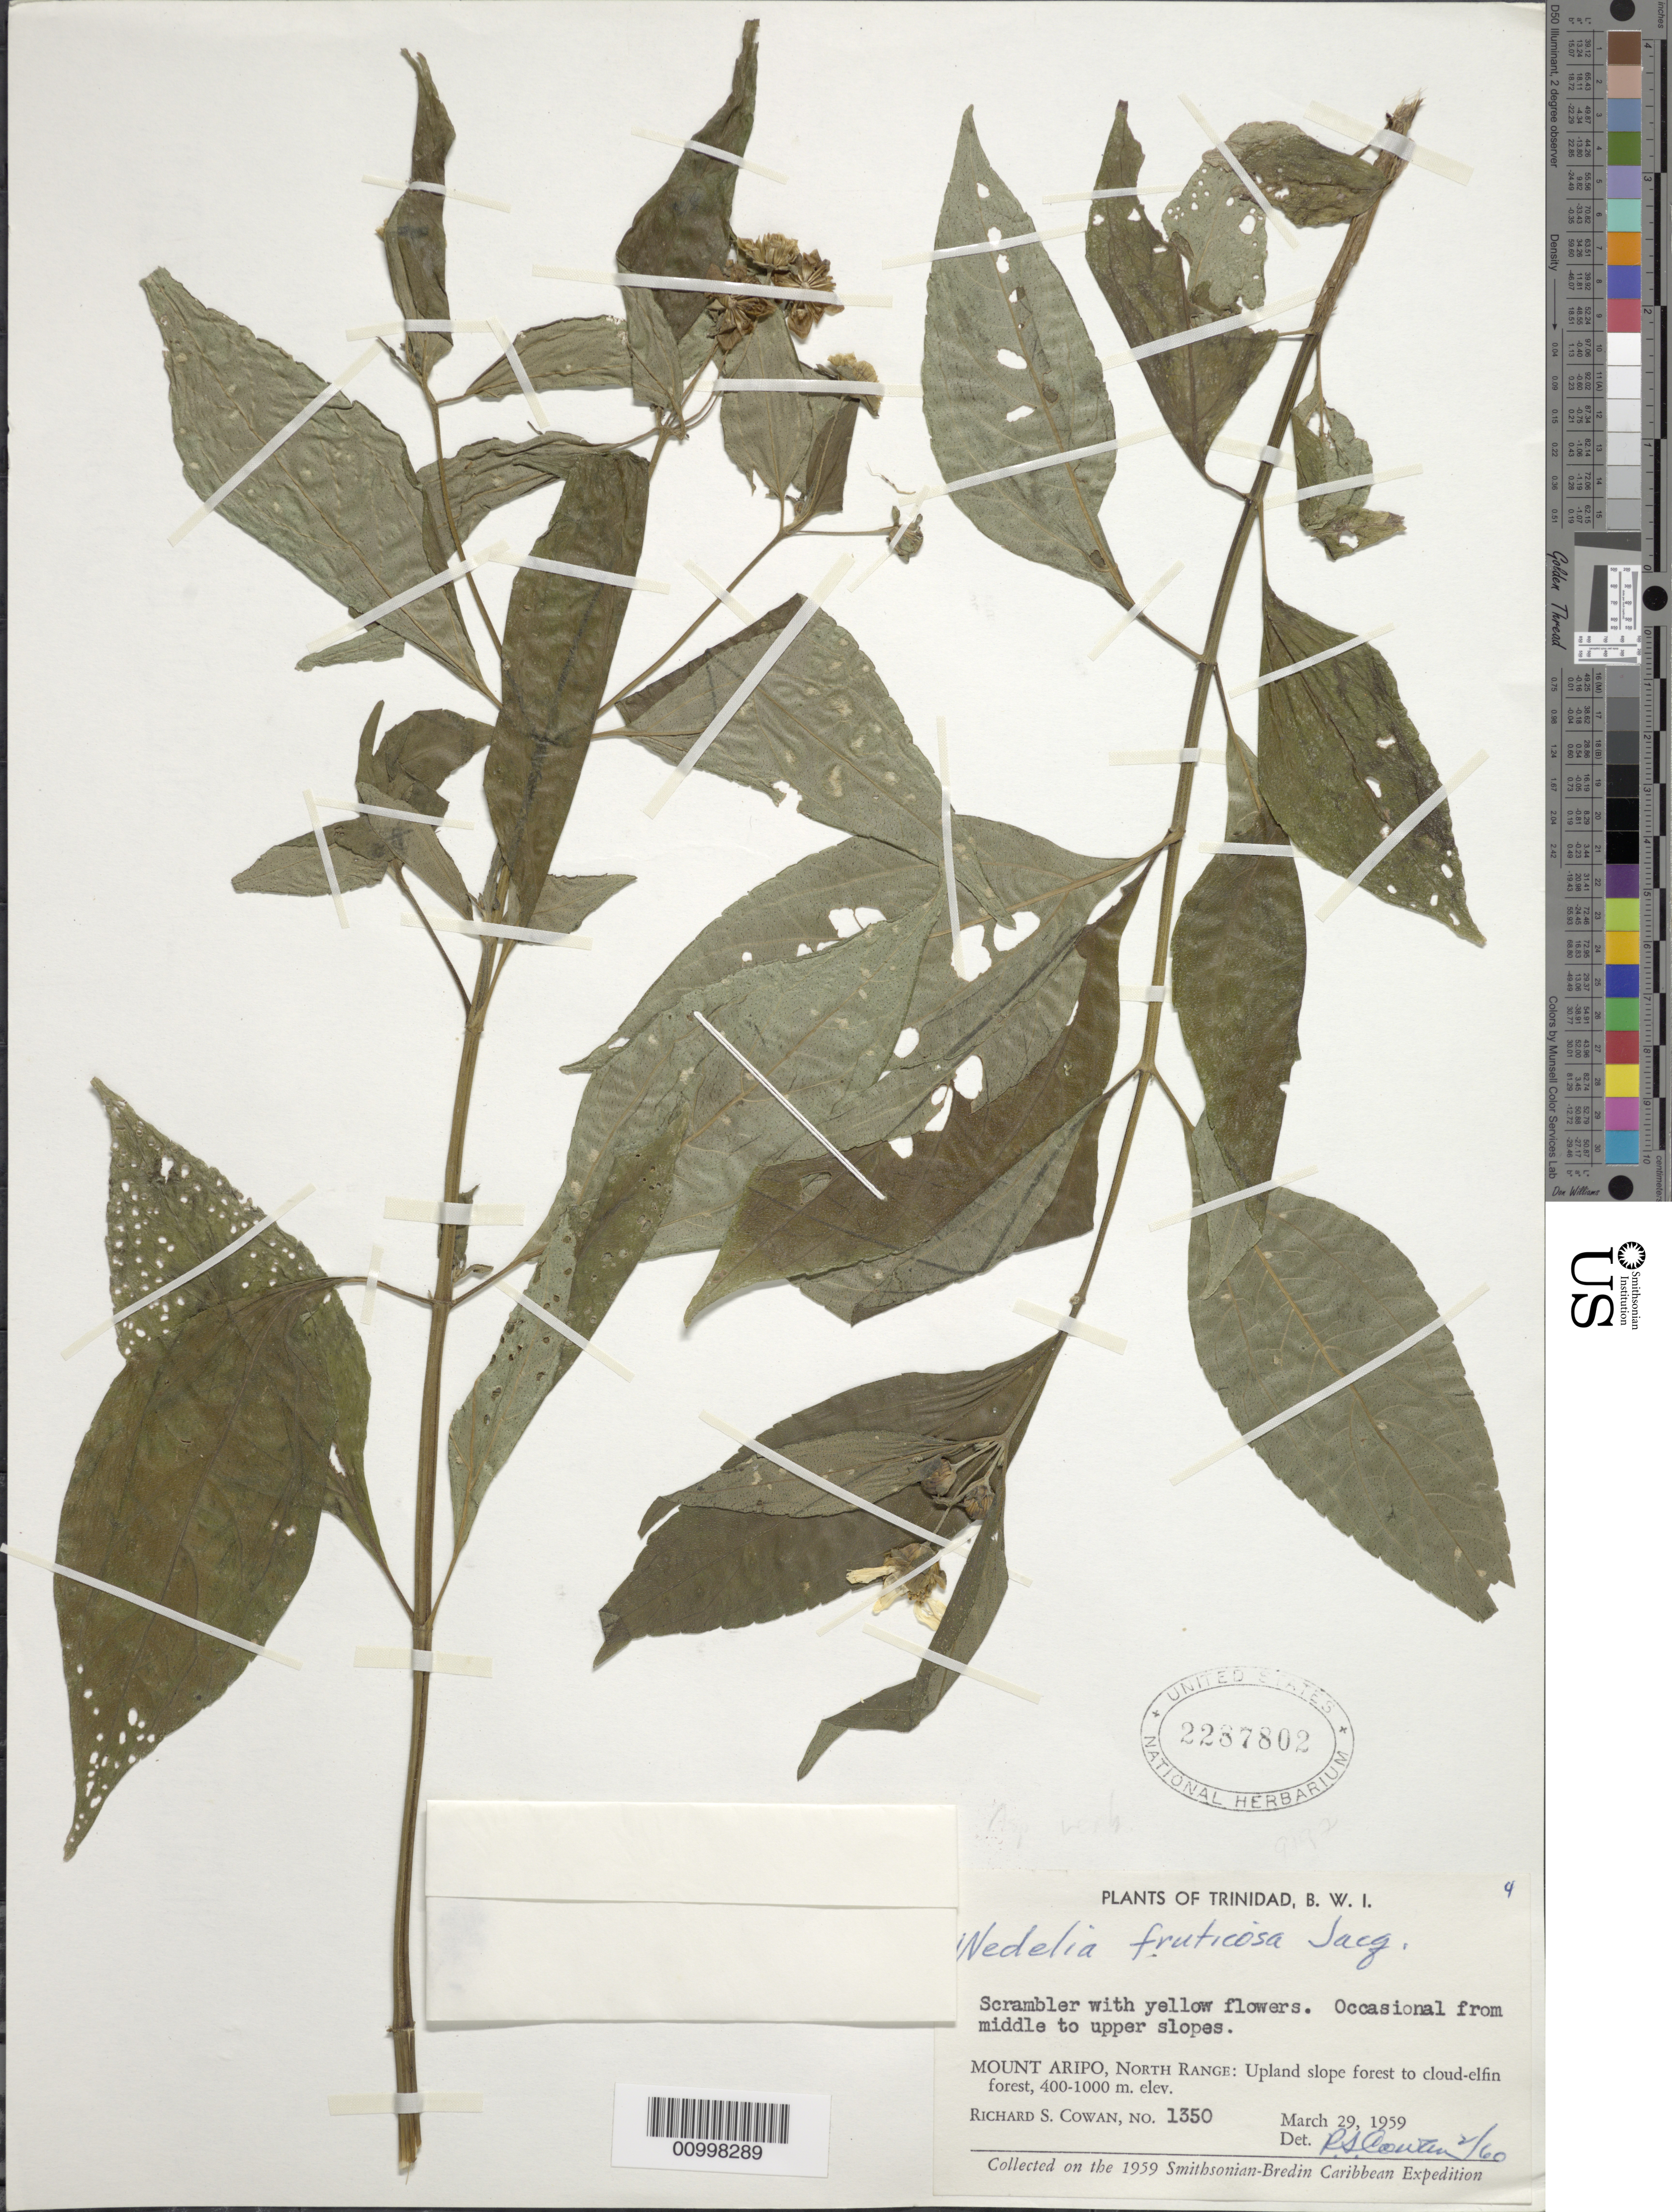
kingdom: Plantae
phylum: Tracheophyta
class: Magnoliopsida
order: Asterales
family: Asteraceae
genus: Elaphandra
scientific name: Elaphandra verbesinoides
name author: (DC.) H. Rob.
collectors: R. S. Cowan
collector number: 1350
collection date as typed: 29 Mar 1959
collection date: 1959-03-29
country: Trinidad and Tobago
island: Trinidad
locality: Mount Aripo, North Range: Upland slope forest to cloud-elfin forest. Occasional from middle to upper slopes.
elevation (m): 400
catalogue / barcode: US 2287802